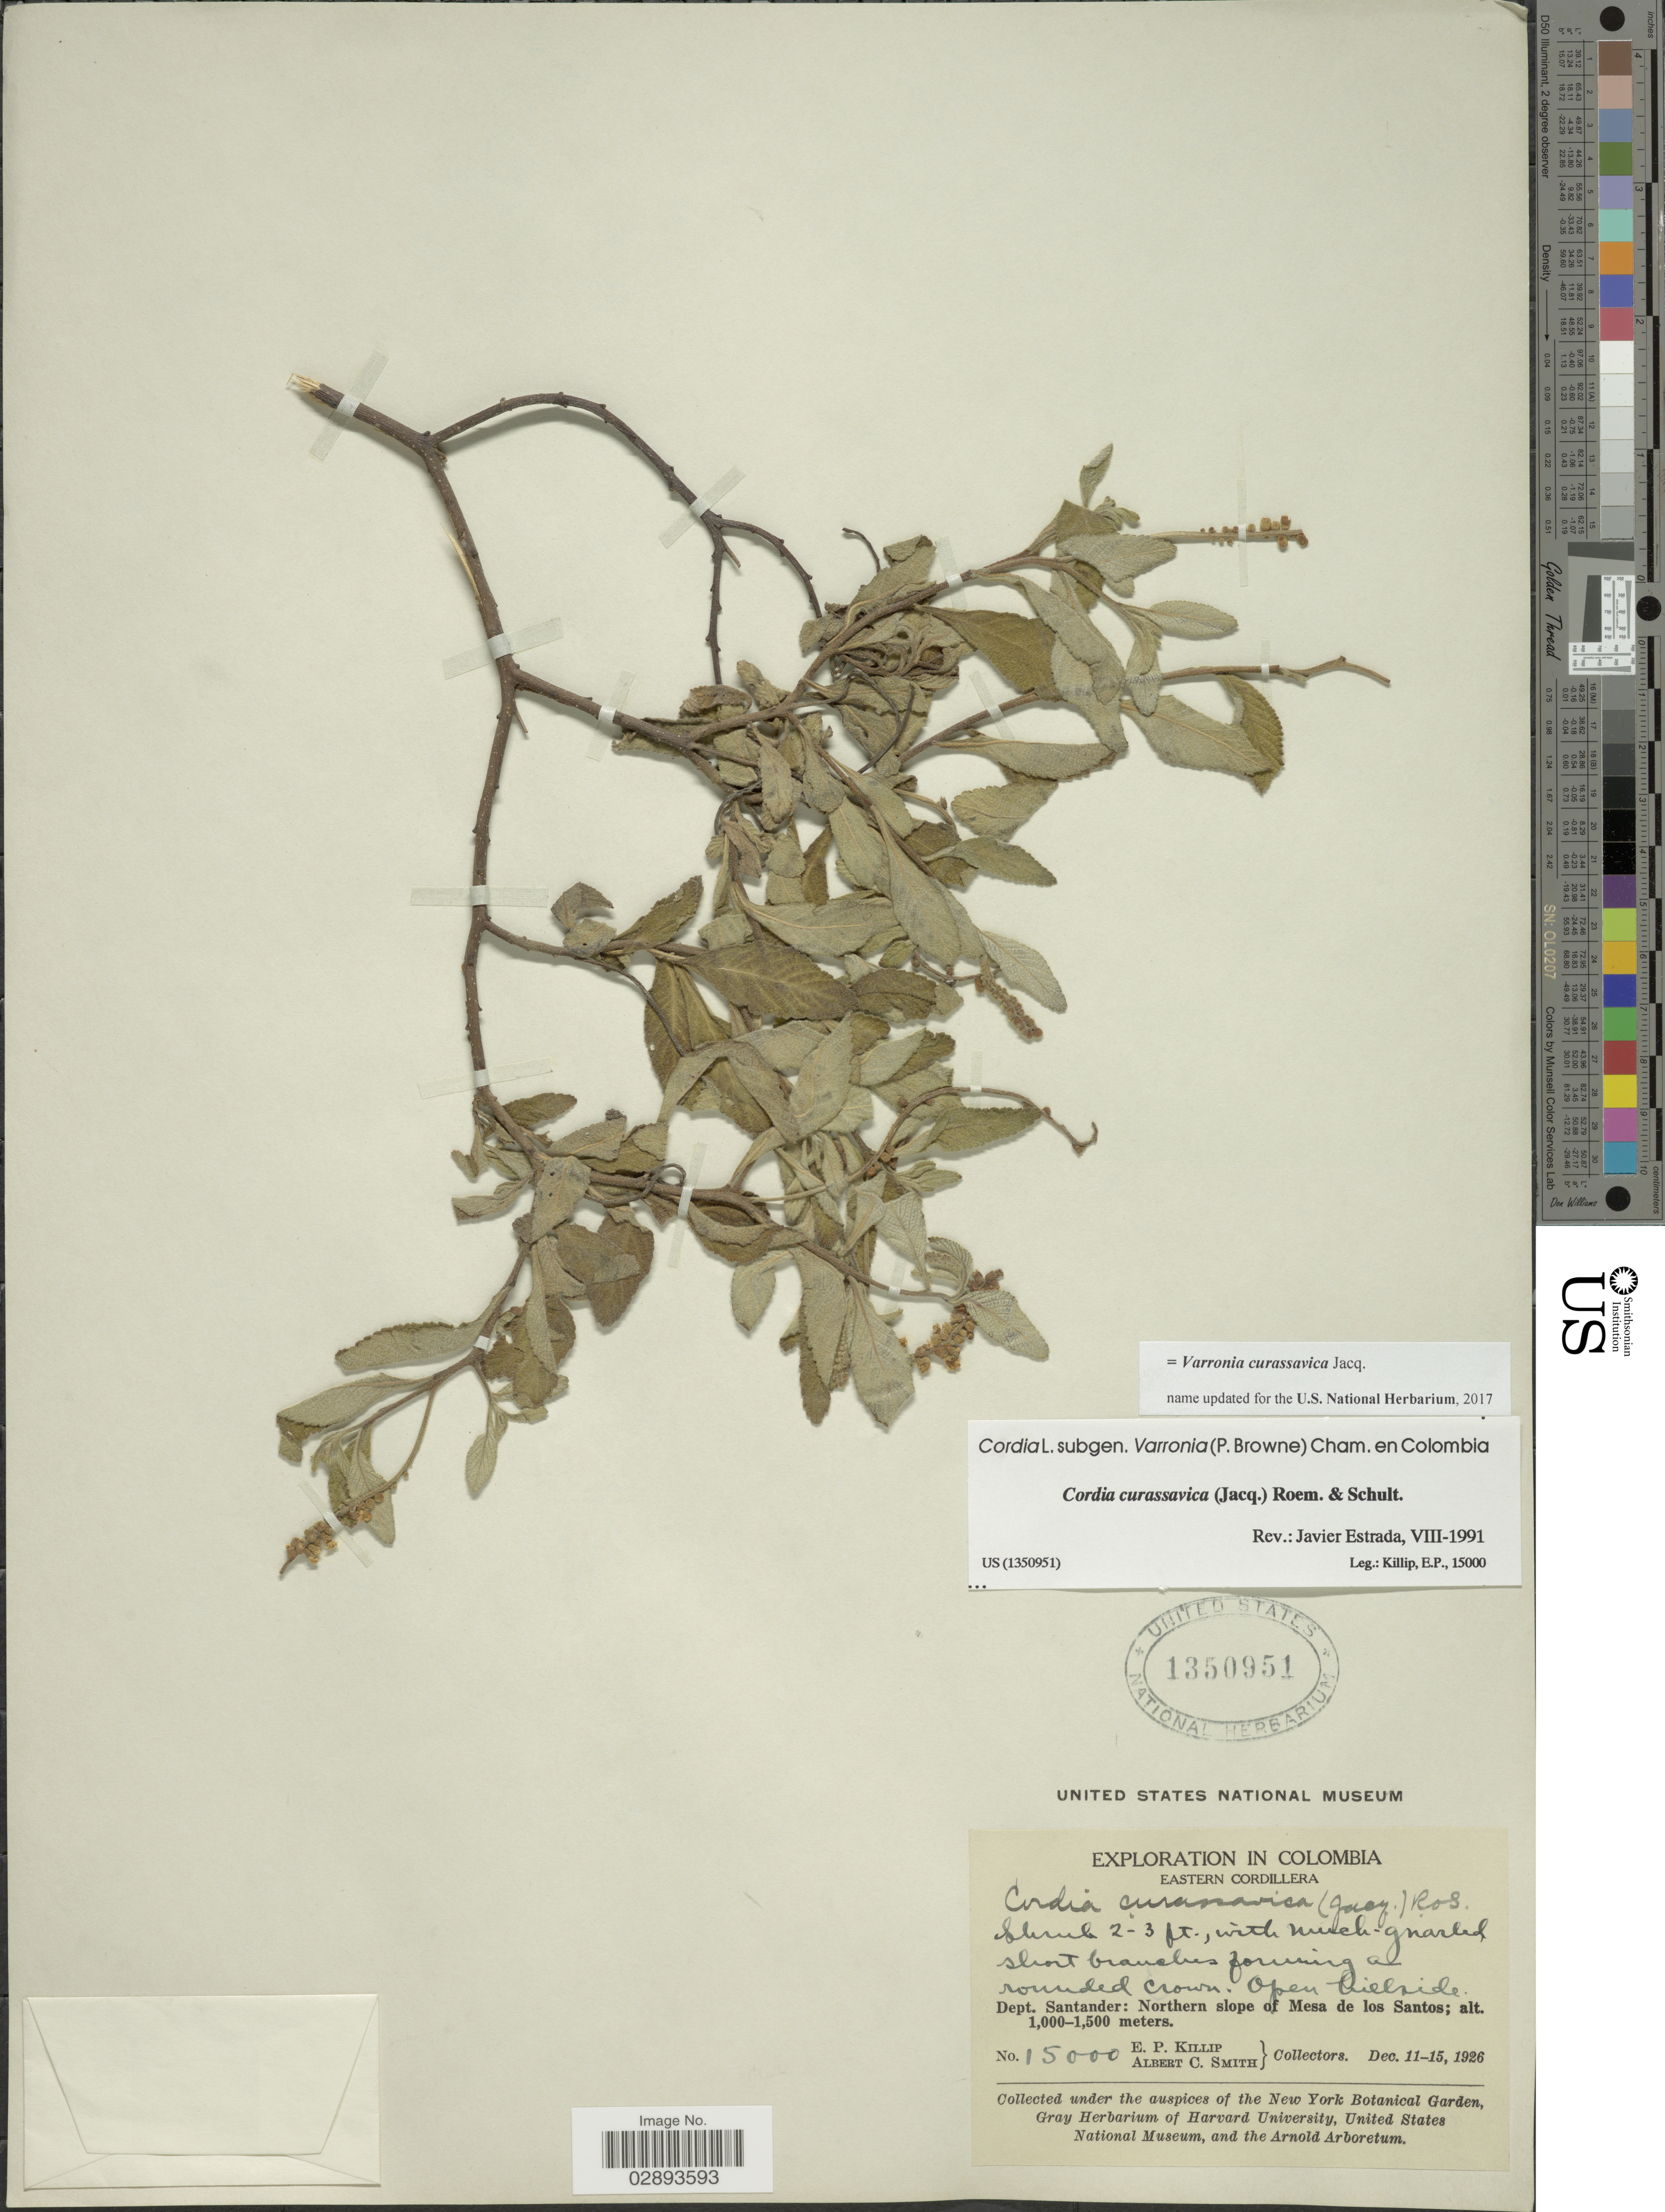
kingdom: Plantae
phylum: Tracheophyta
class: Magnoliopsida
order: Boraginales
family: Cordiaceae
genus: Varronia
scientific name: Varronia curassavica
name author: Jacq.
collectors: E. P. Killip & A. C. Smith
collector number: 15000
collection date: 1926-12-11/1926-12-15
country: Colombia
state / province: Norte de Santander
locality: Eastern Cordillera, Dept. Santander: Northern slope of Mesa de los Santos.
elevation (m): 1000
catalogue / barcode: US 1350951